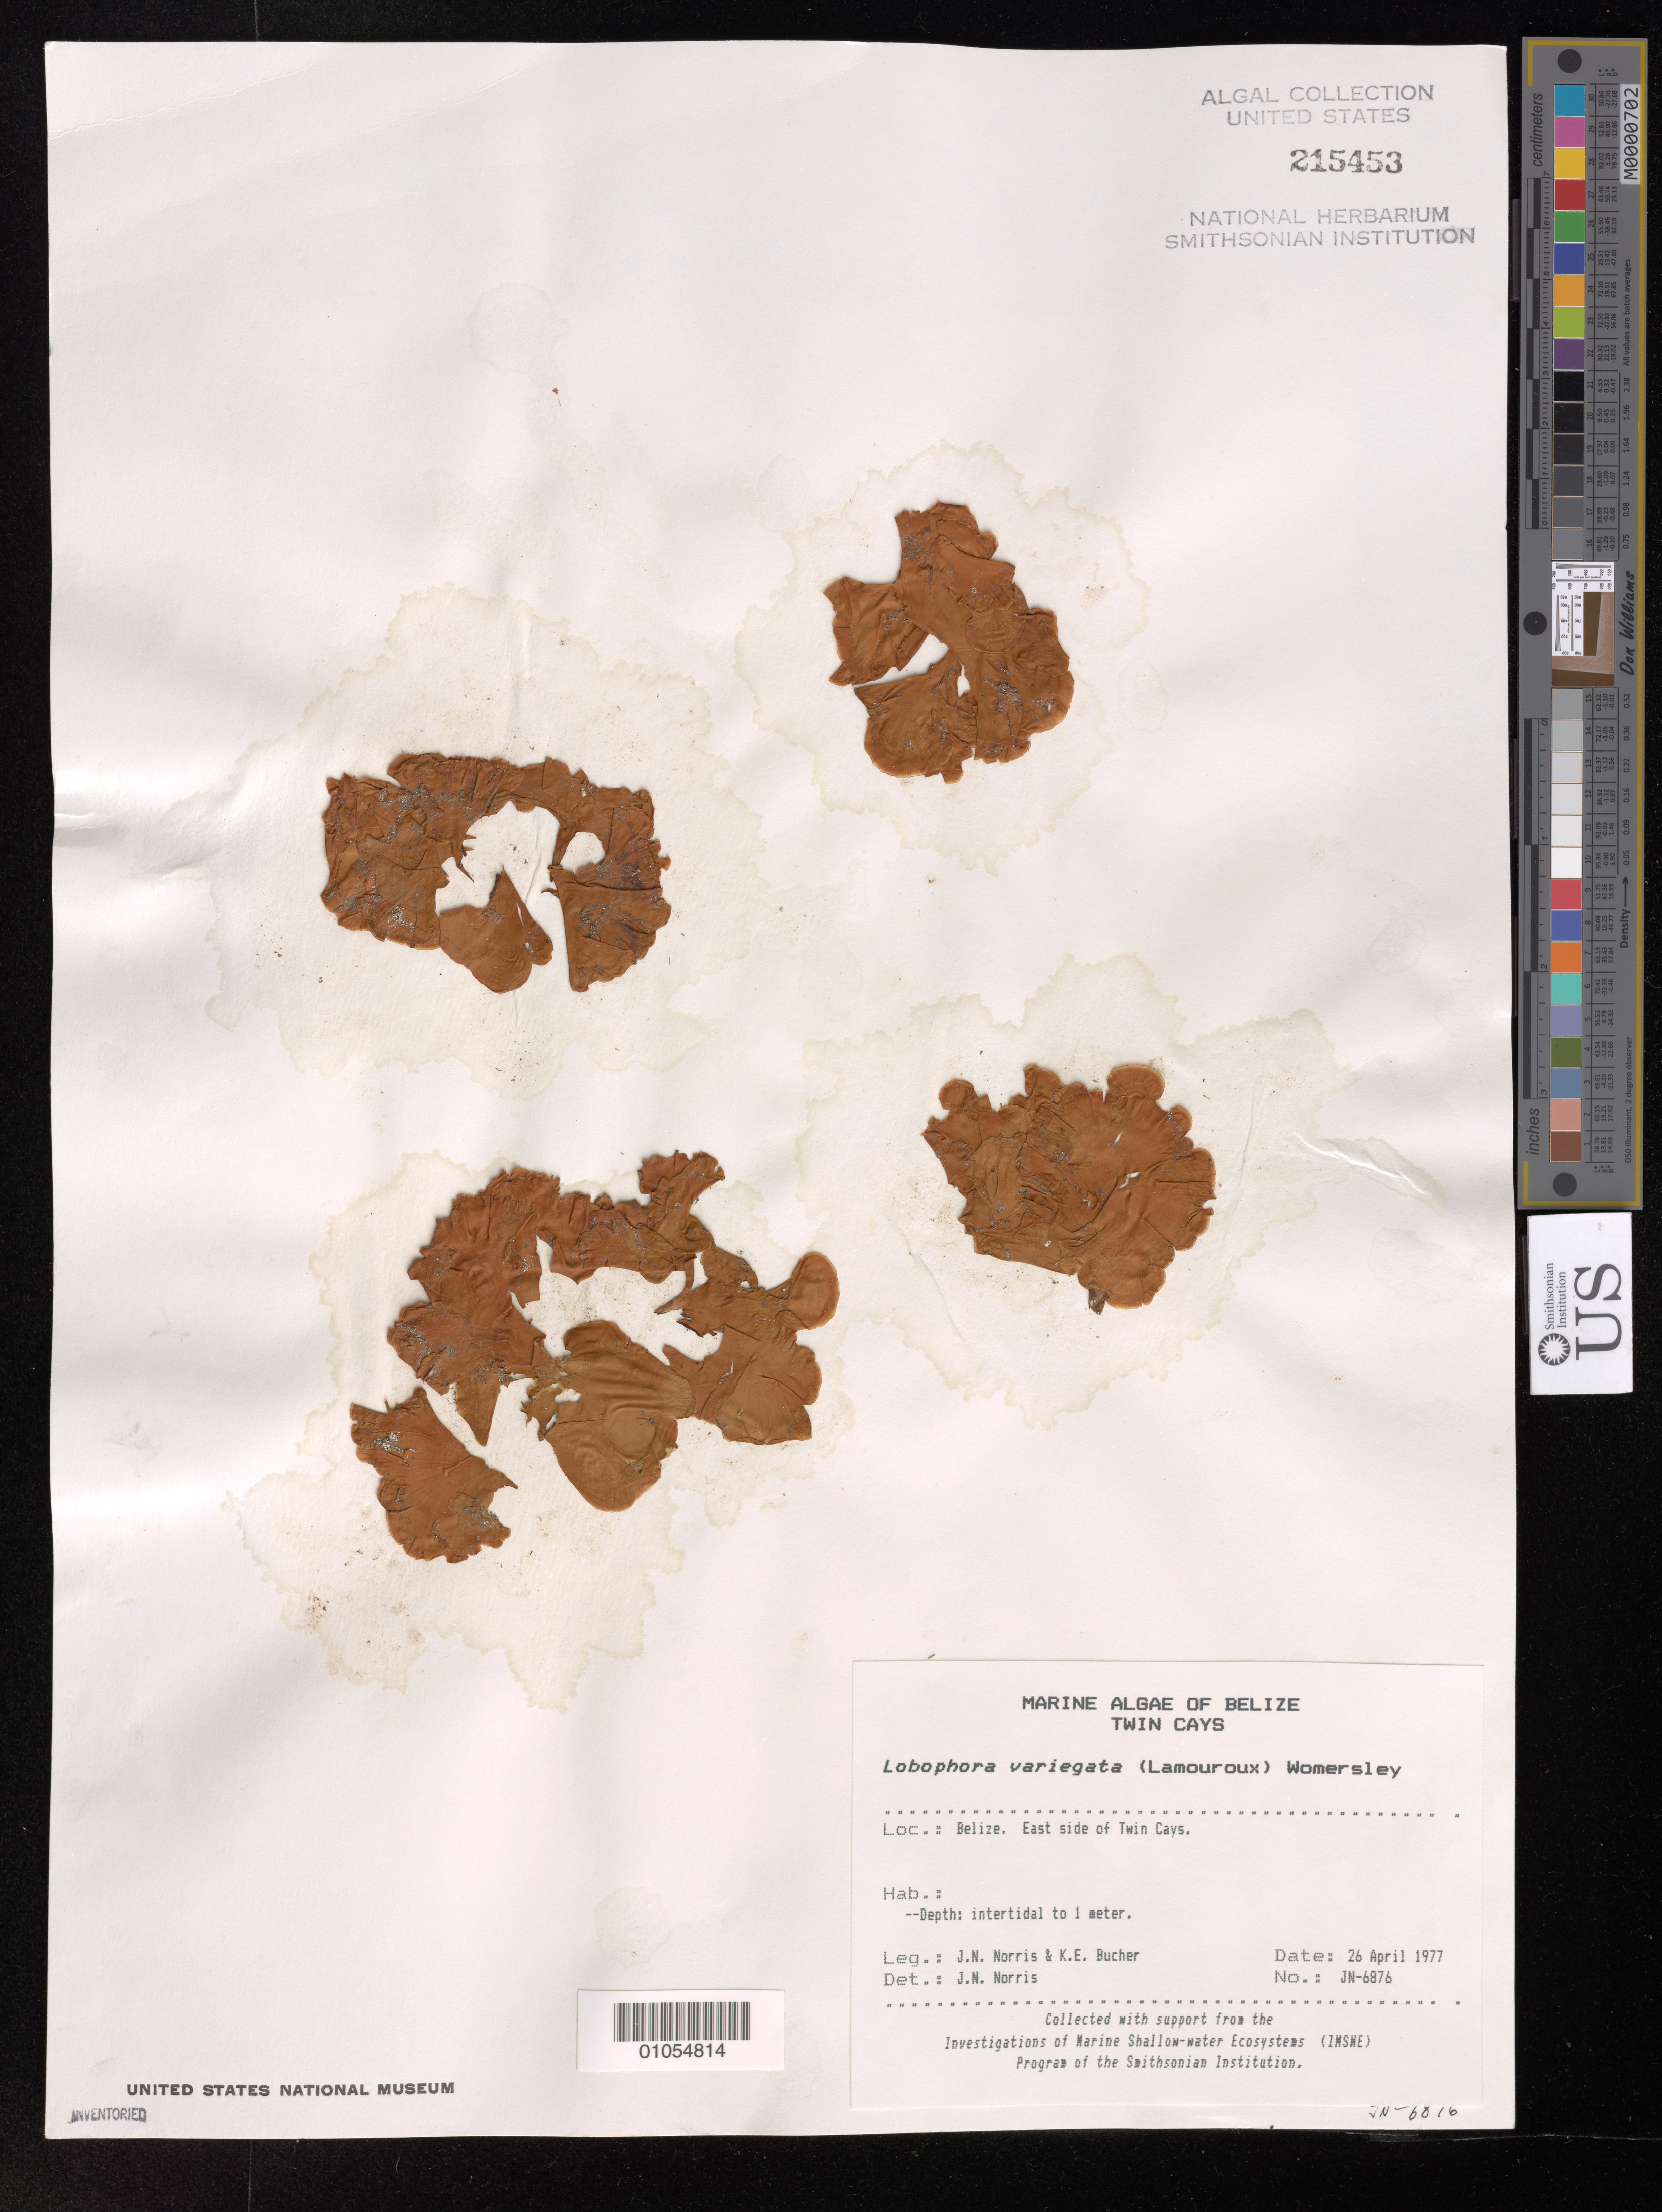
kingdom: Chromista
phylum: Ochrophyta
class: Phaeophyceae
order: Dictyotales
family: Dictyotaceae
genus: Lobophora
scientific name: Lobophora variegata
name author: (J.V.Lamouroux) Womersley & E.C. Oliveira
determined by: Norris, James N.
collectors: J. N. Norris & K. E. Bucher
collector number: JN-6876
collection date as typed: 26 Apr 1977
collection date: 1977-04-26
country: Belize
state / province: Stann Creek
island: Twin Cays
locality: East side of Twin Cays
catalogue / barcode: US 215453